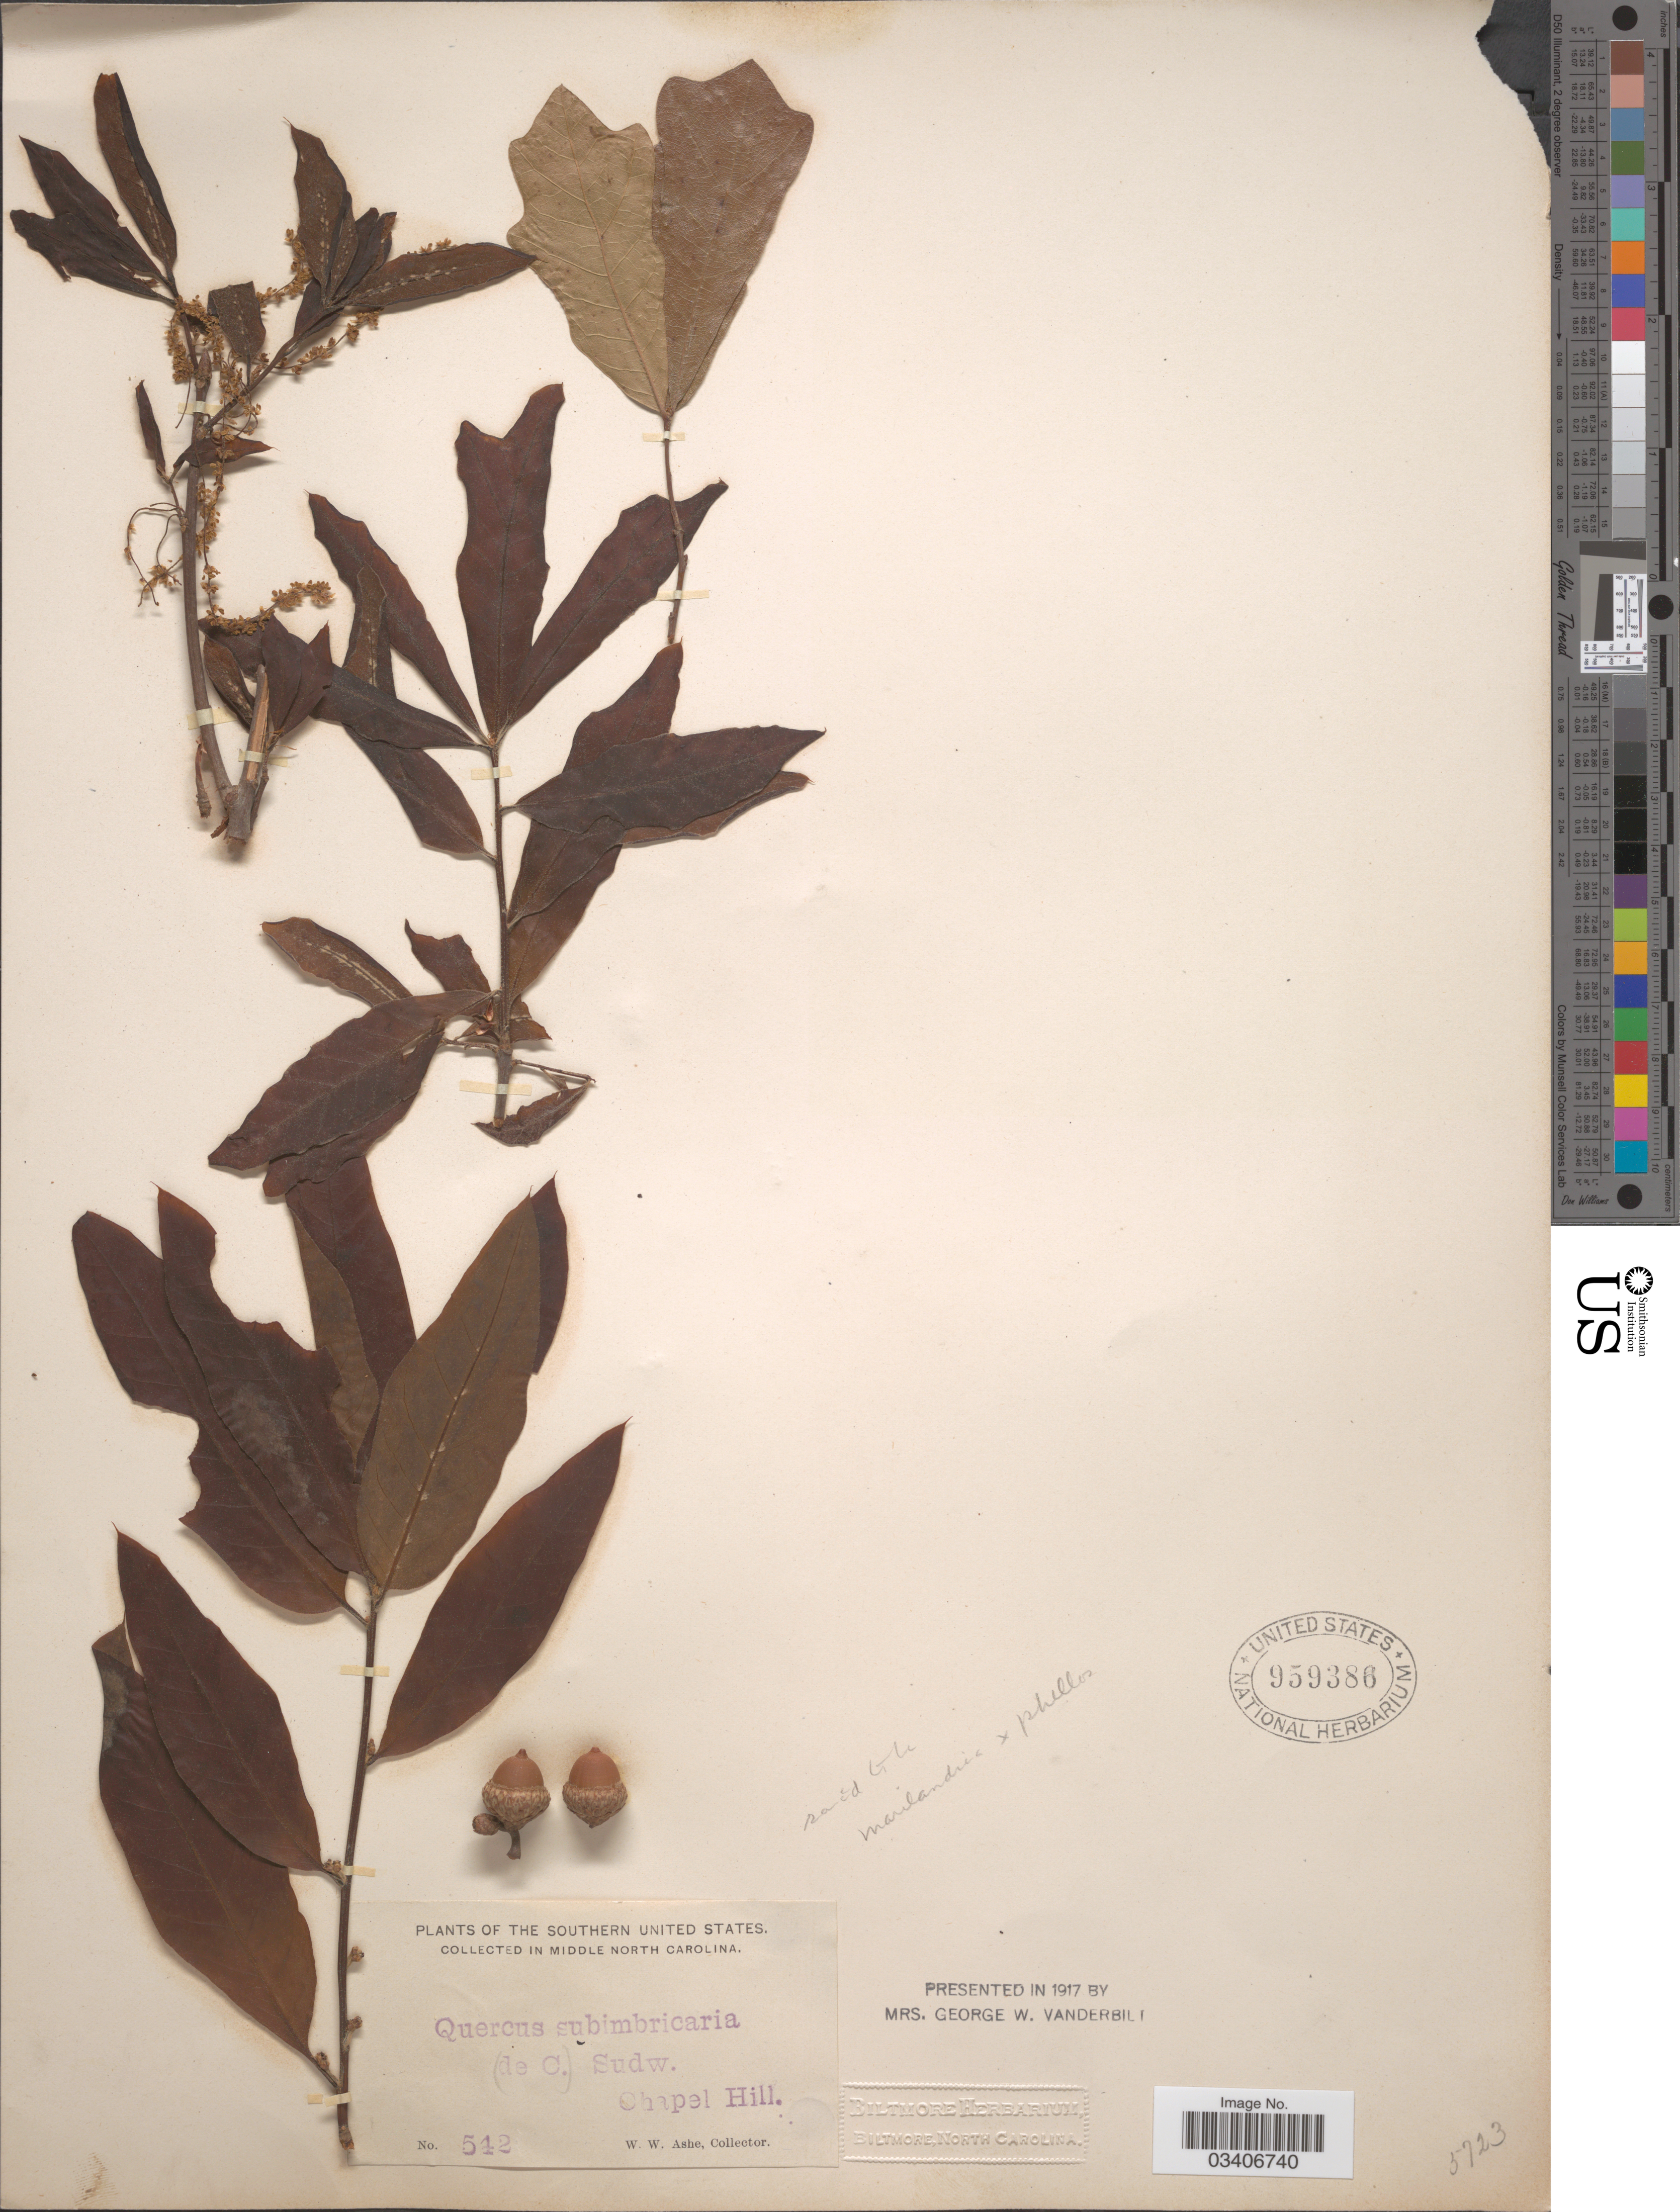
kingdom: Plantae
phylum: Tracheophyta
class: Magnoliopsida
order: Fagales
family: Fagaceae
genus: Quercus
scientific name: Quercus marilandica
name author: (L.) Münchh.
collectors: W. W. Ashe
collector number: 542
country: United States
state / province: North Carolina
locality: Southern United States. In Middle North Carolina. Chapel Hill.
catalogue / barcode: US 959386